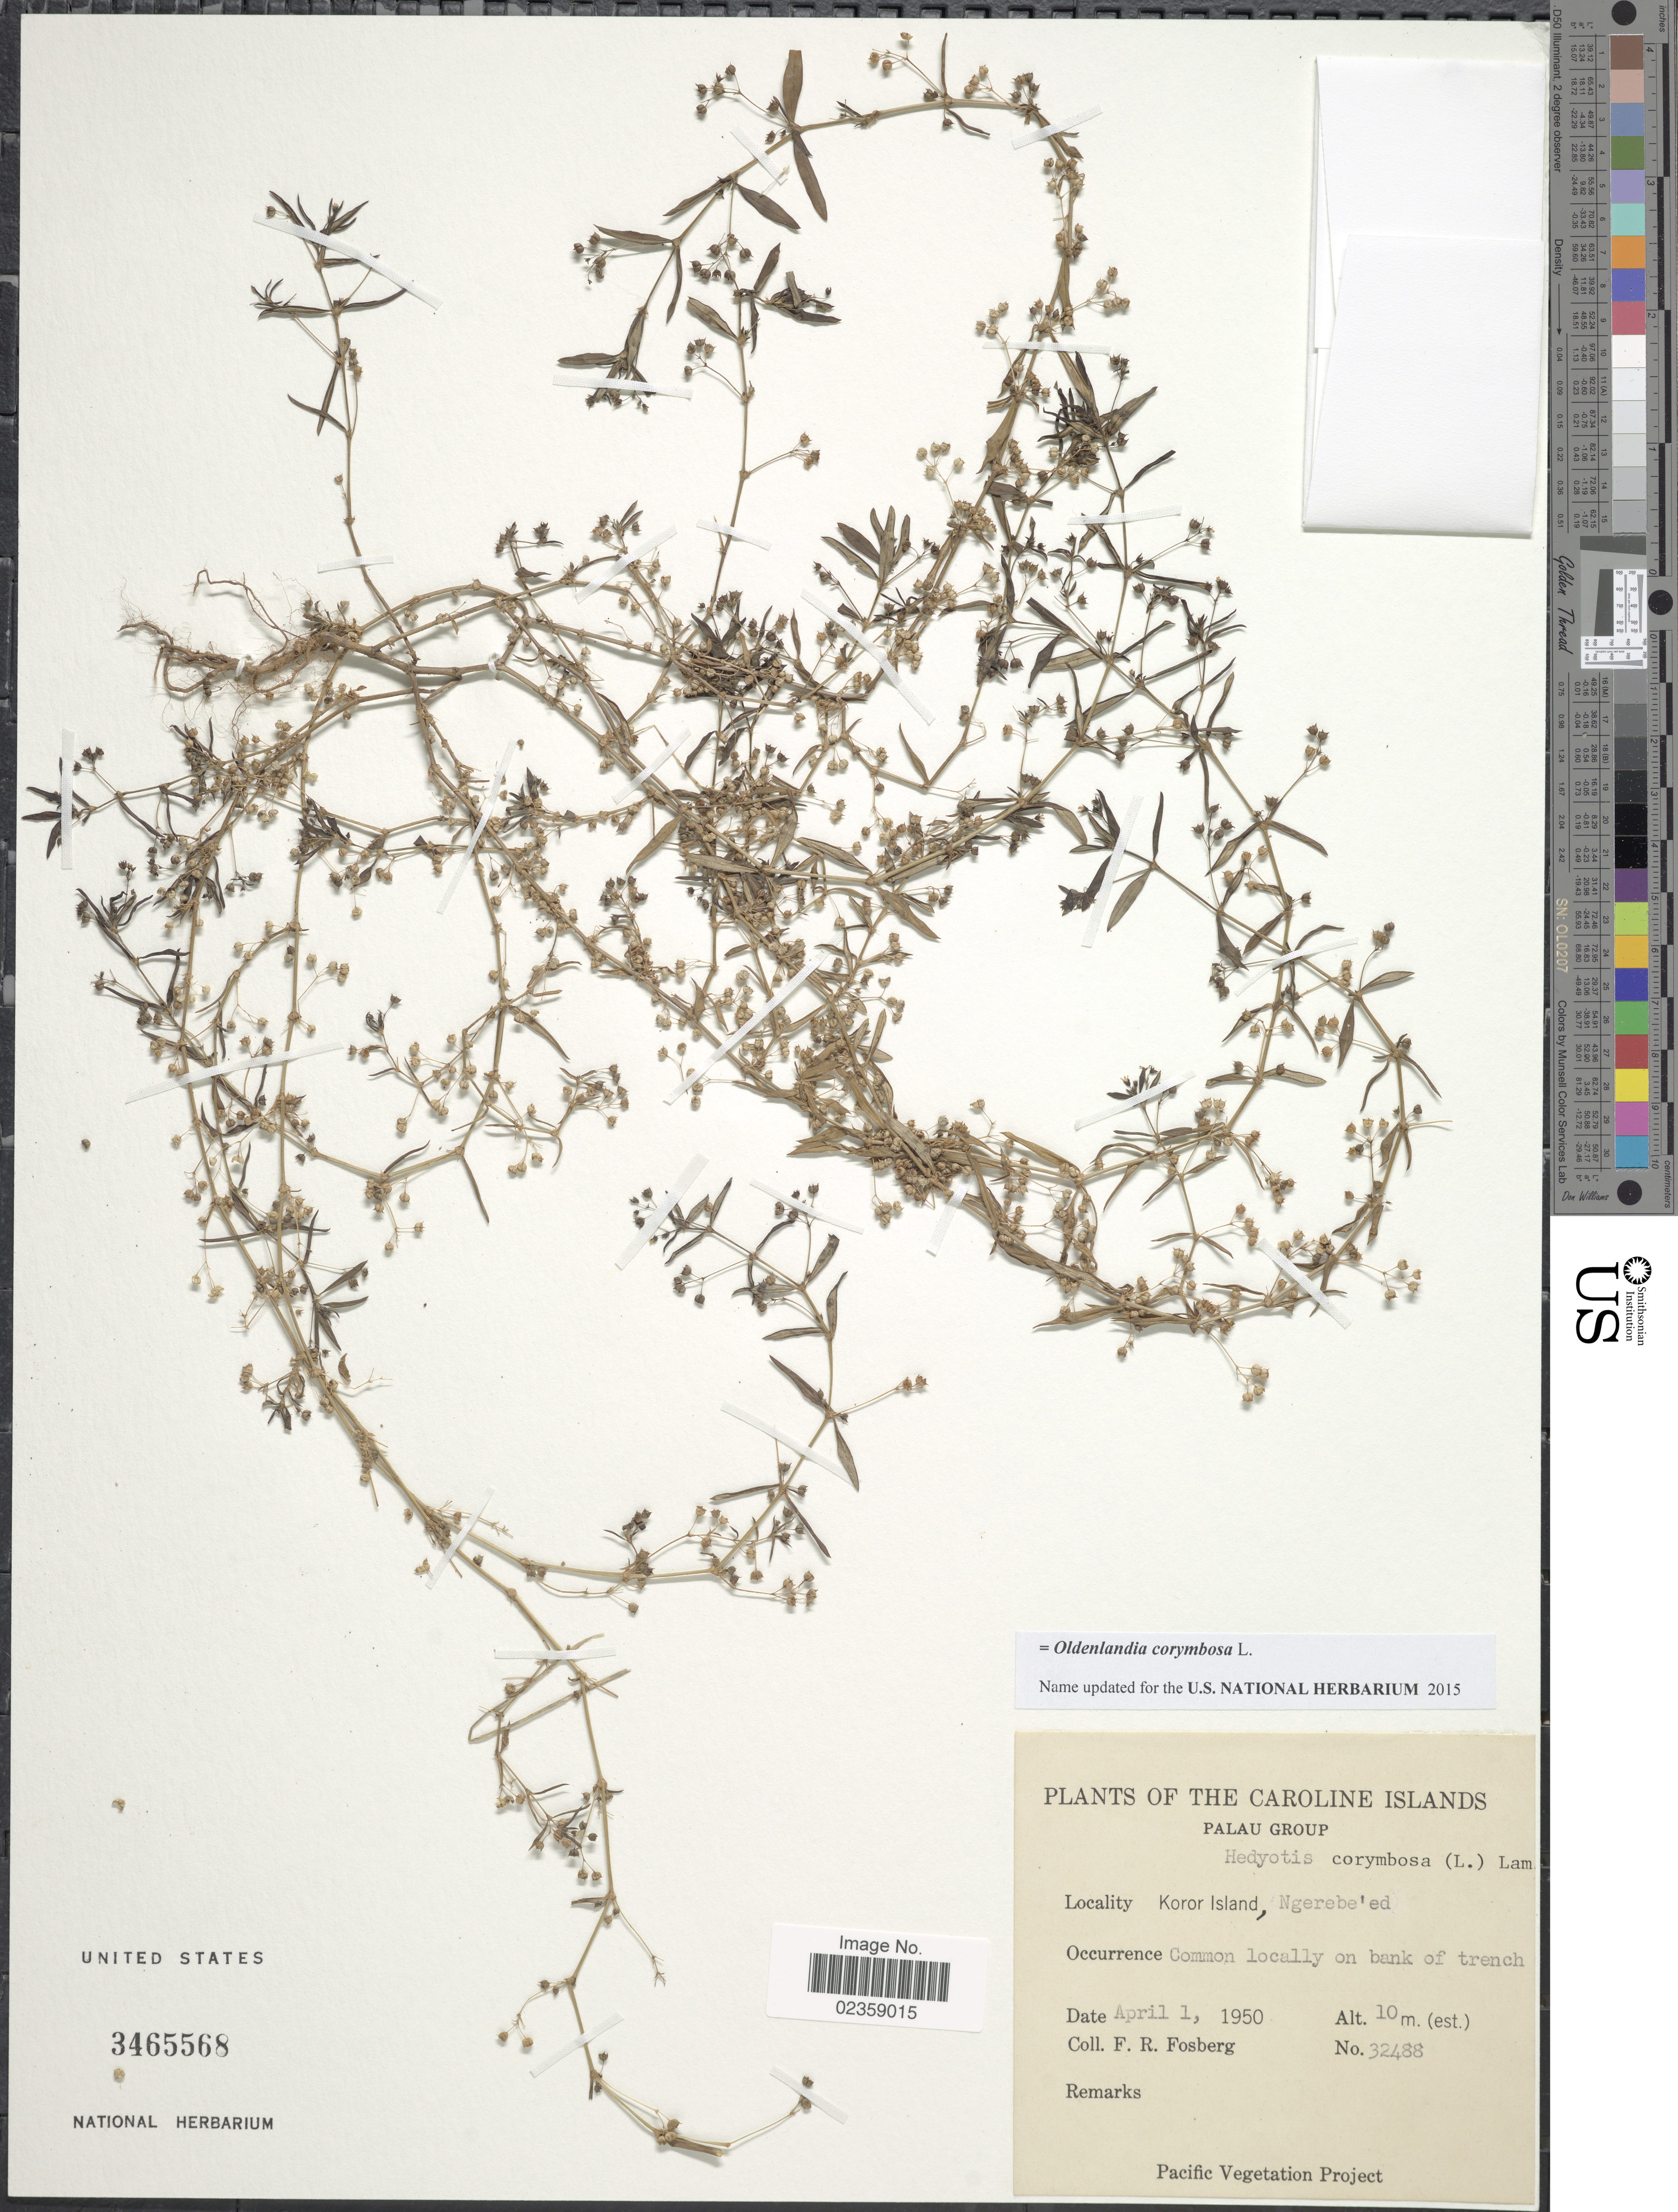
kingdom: Plantae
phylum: Tracheophyta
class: Magnoliopsida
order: Gentianales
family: Rubiaceae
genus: Oldenlandia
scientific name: Oldenlandia corymbosa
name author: L.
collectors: F. R. Fosberg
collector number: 32488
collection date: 1950-04-01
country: Palau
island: Oreor [Koror]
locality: Palau Group. Koror Island, Ngerebe'ed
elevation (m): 10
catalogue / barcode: US 3465568